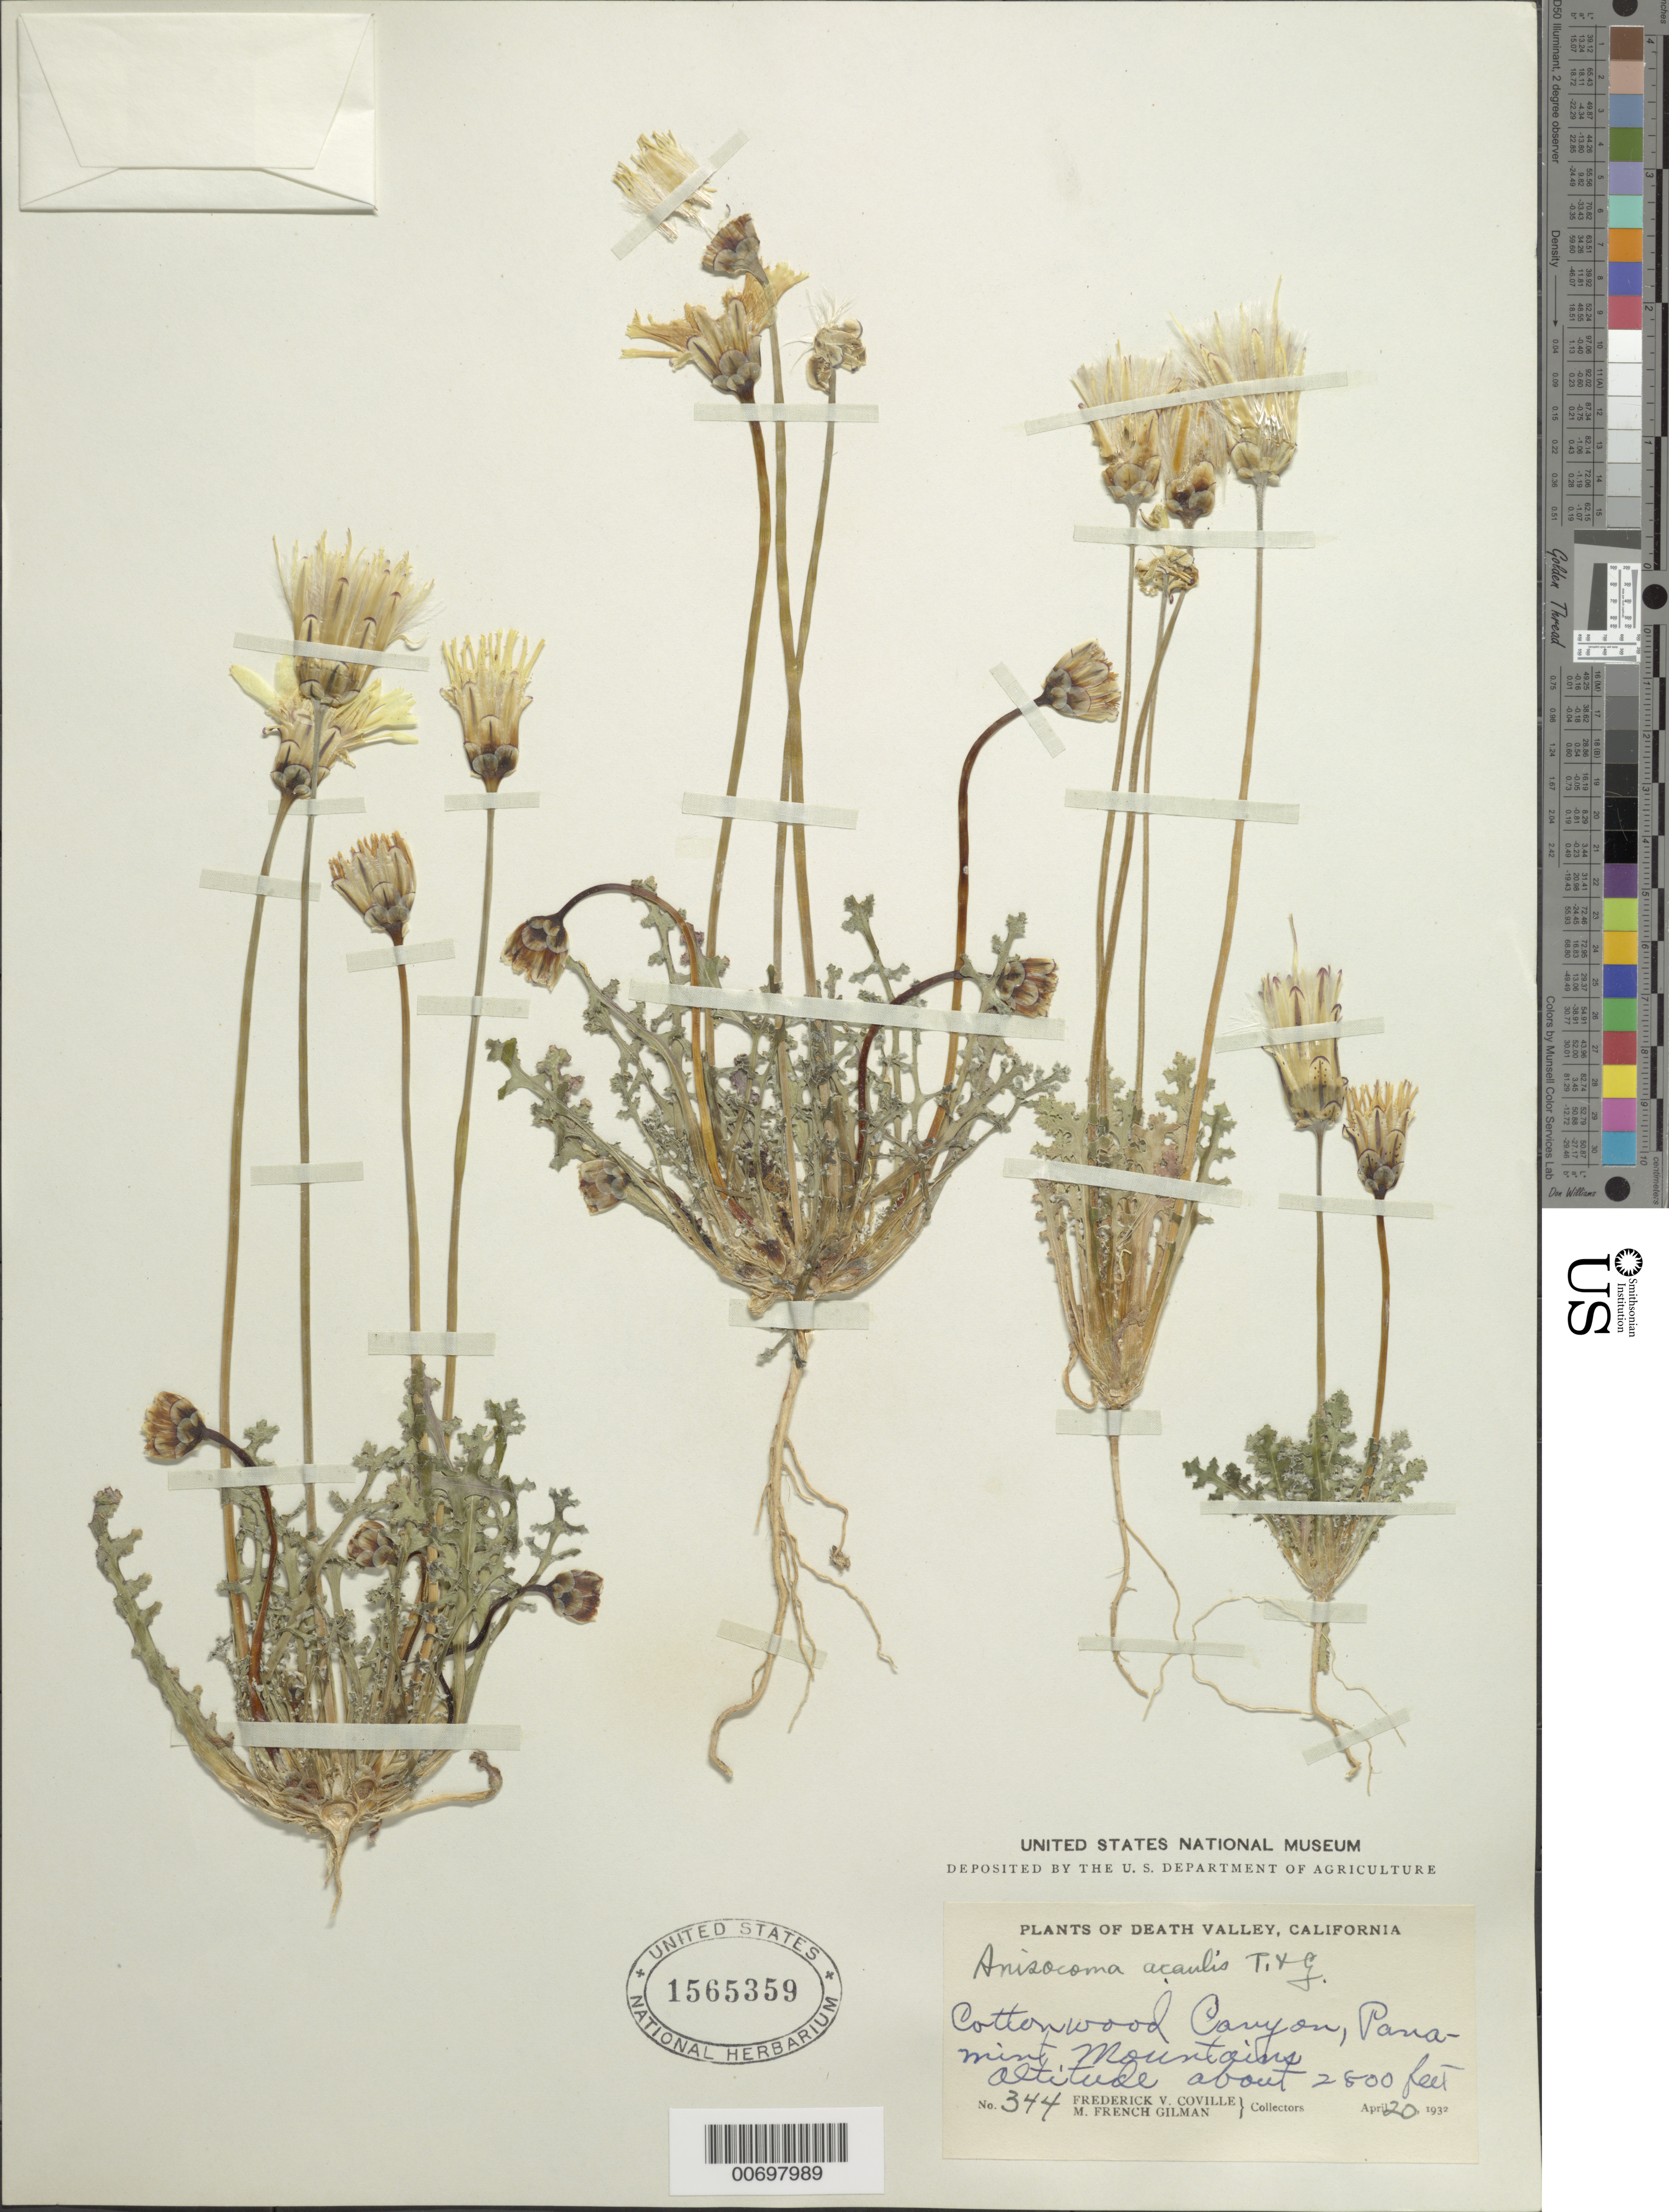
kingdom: Plantae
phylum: Tracheophyta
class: Magnoliopsida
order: Asterales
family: Asteraceae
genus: Anisocoma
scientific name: Anisocoma acaulis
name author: Torr. & A. Gray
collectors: F. V. Coville & M. F. Gilman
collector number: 344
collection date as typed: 20 Apr 1932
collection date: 1932-04-20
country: United States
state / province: California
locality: Cottonwood Canyon, Panamint Mts.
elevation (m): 853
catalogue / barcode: US 1565359